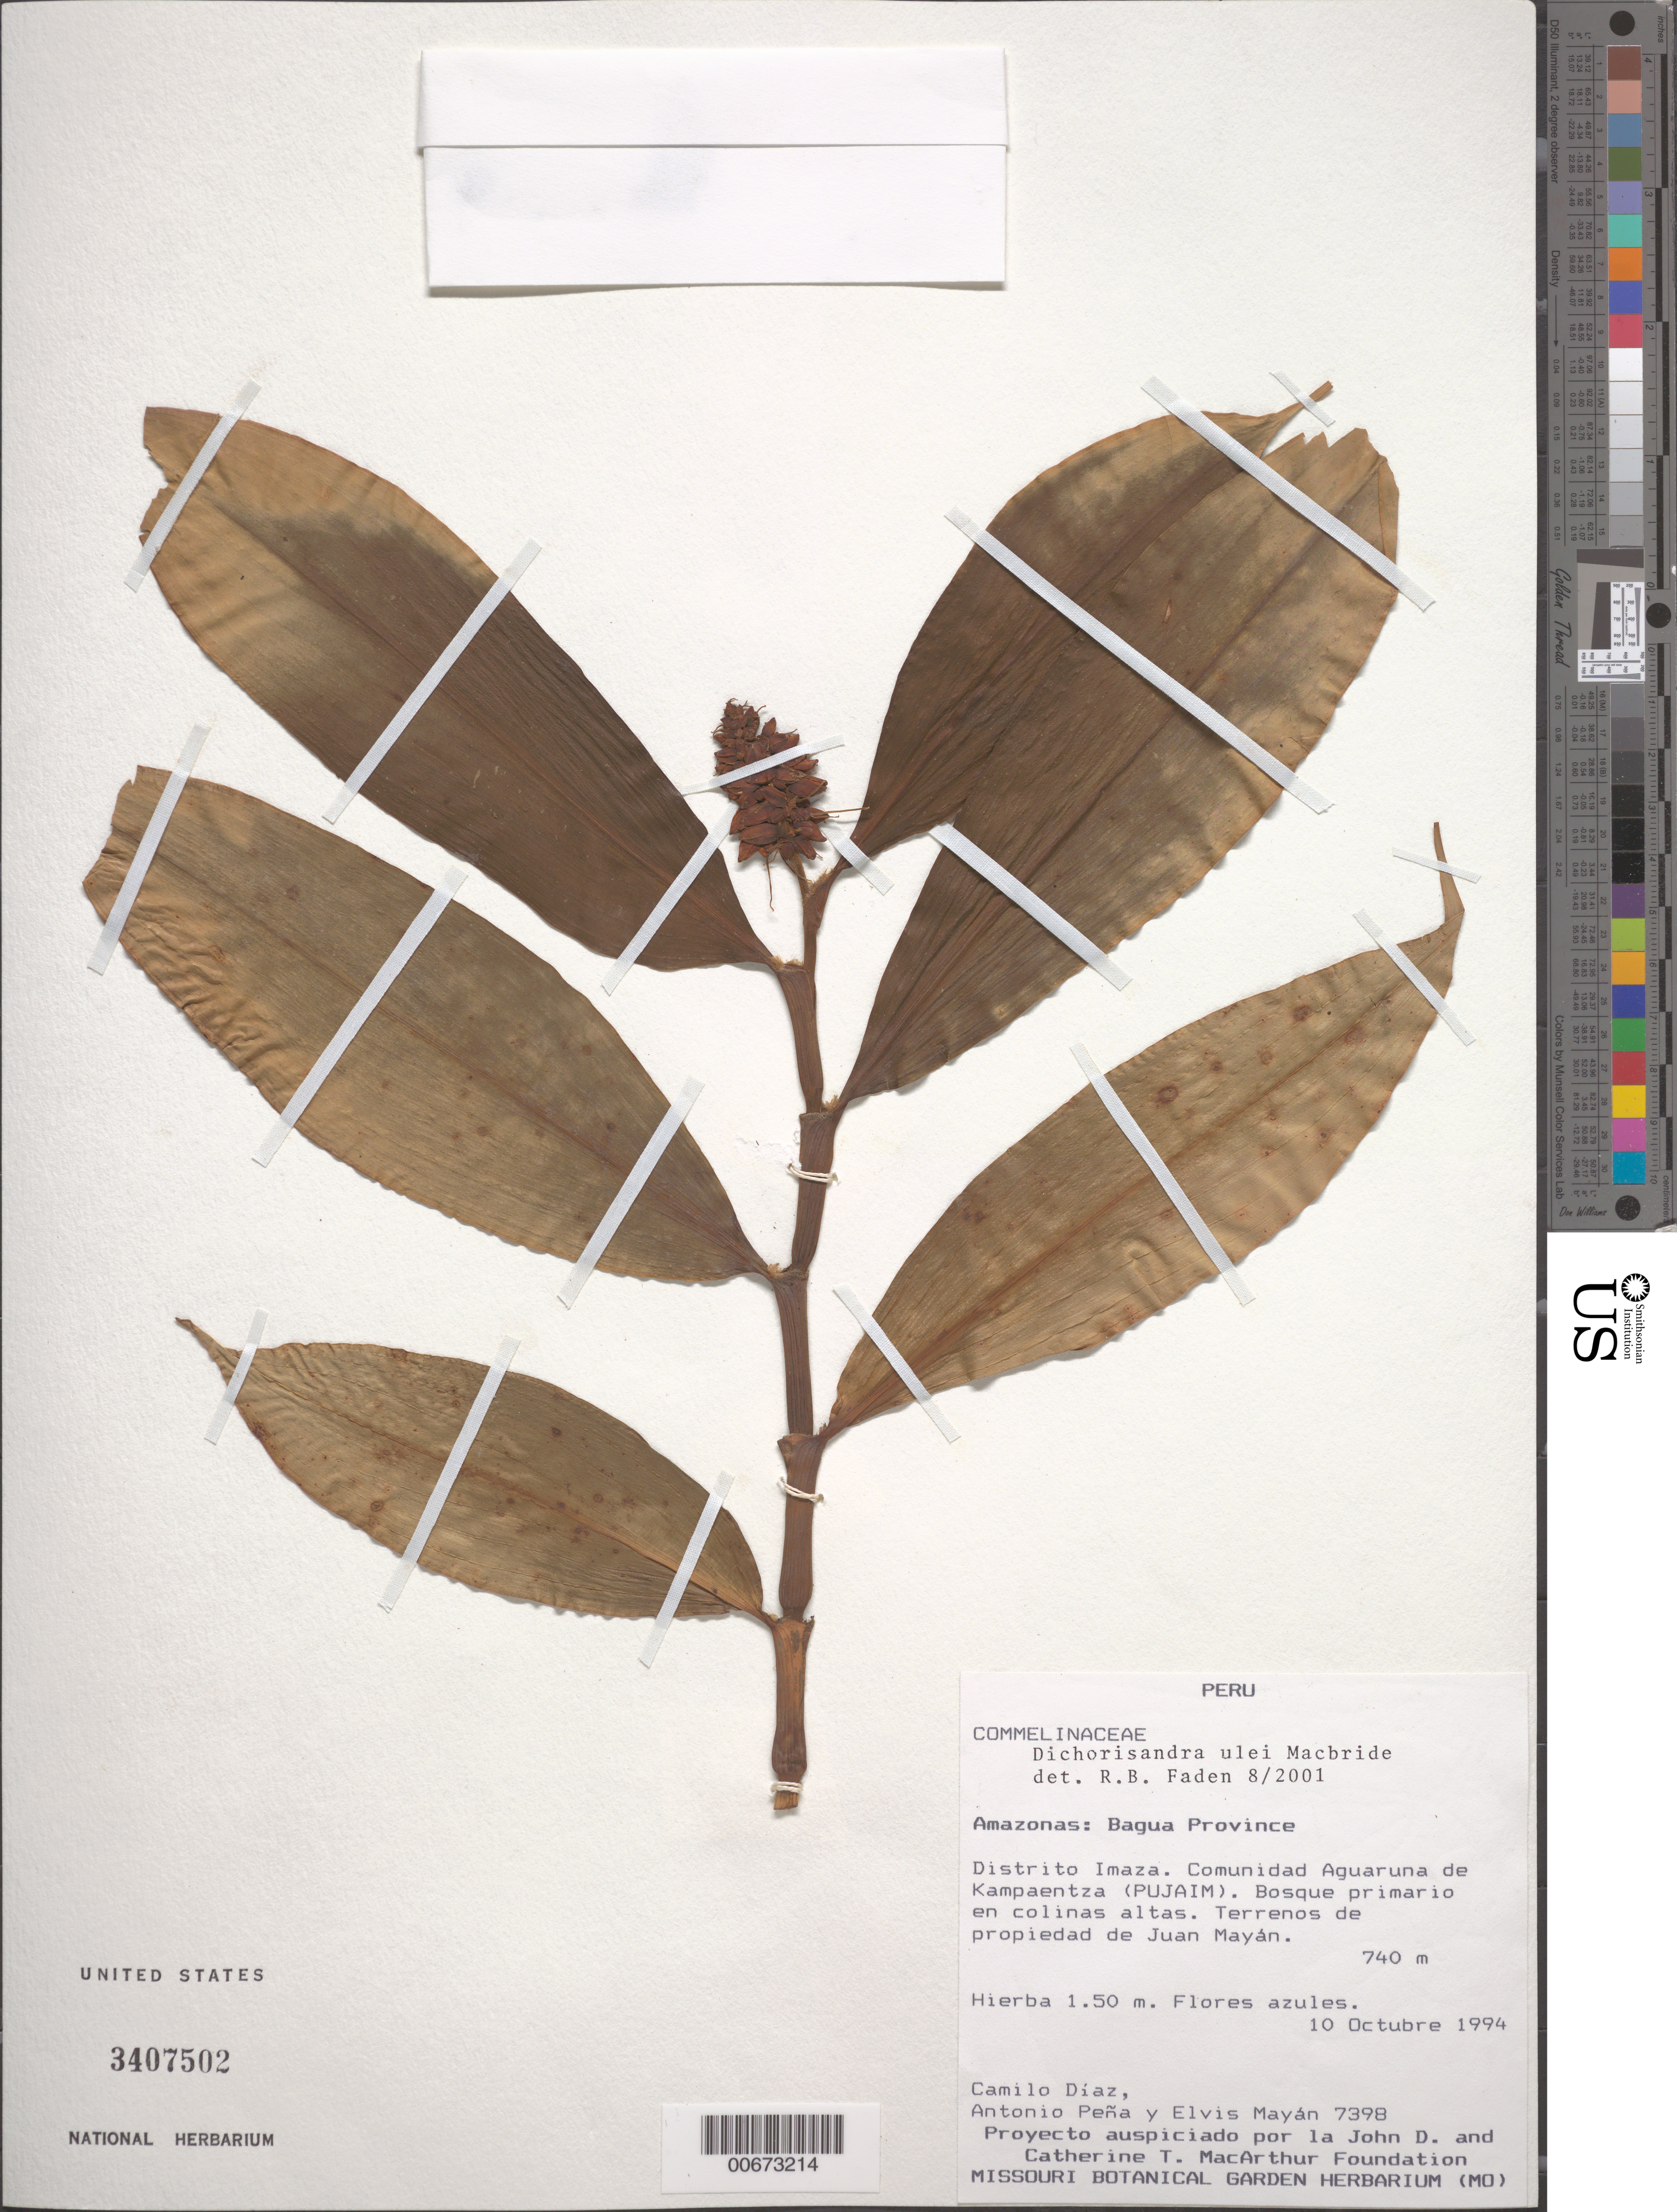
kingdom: Plantae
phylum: Tracheophyta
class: Liliopsida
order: Commelinales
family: Commelinaceae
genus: Dichorisandra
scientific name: Dichorisandra ulei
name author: J.F. Macbr.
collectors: C. Díaz, A. Pena & E. Mayan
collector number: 7398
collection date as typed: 10 Oct 1994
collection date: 1994-10-10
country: Peru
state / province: Amazonas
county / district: Bagua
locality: Imaza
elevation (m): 740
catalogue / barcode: US 3407502